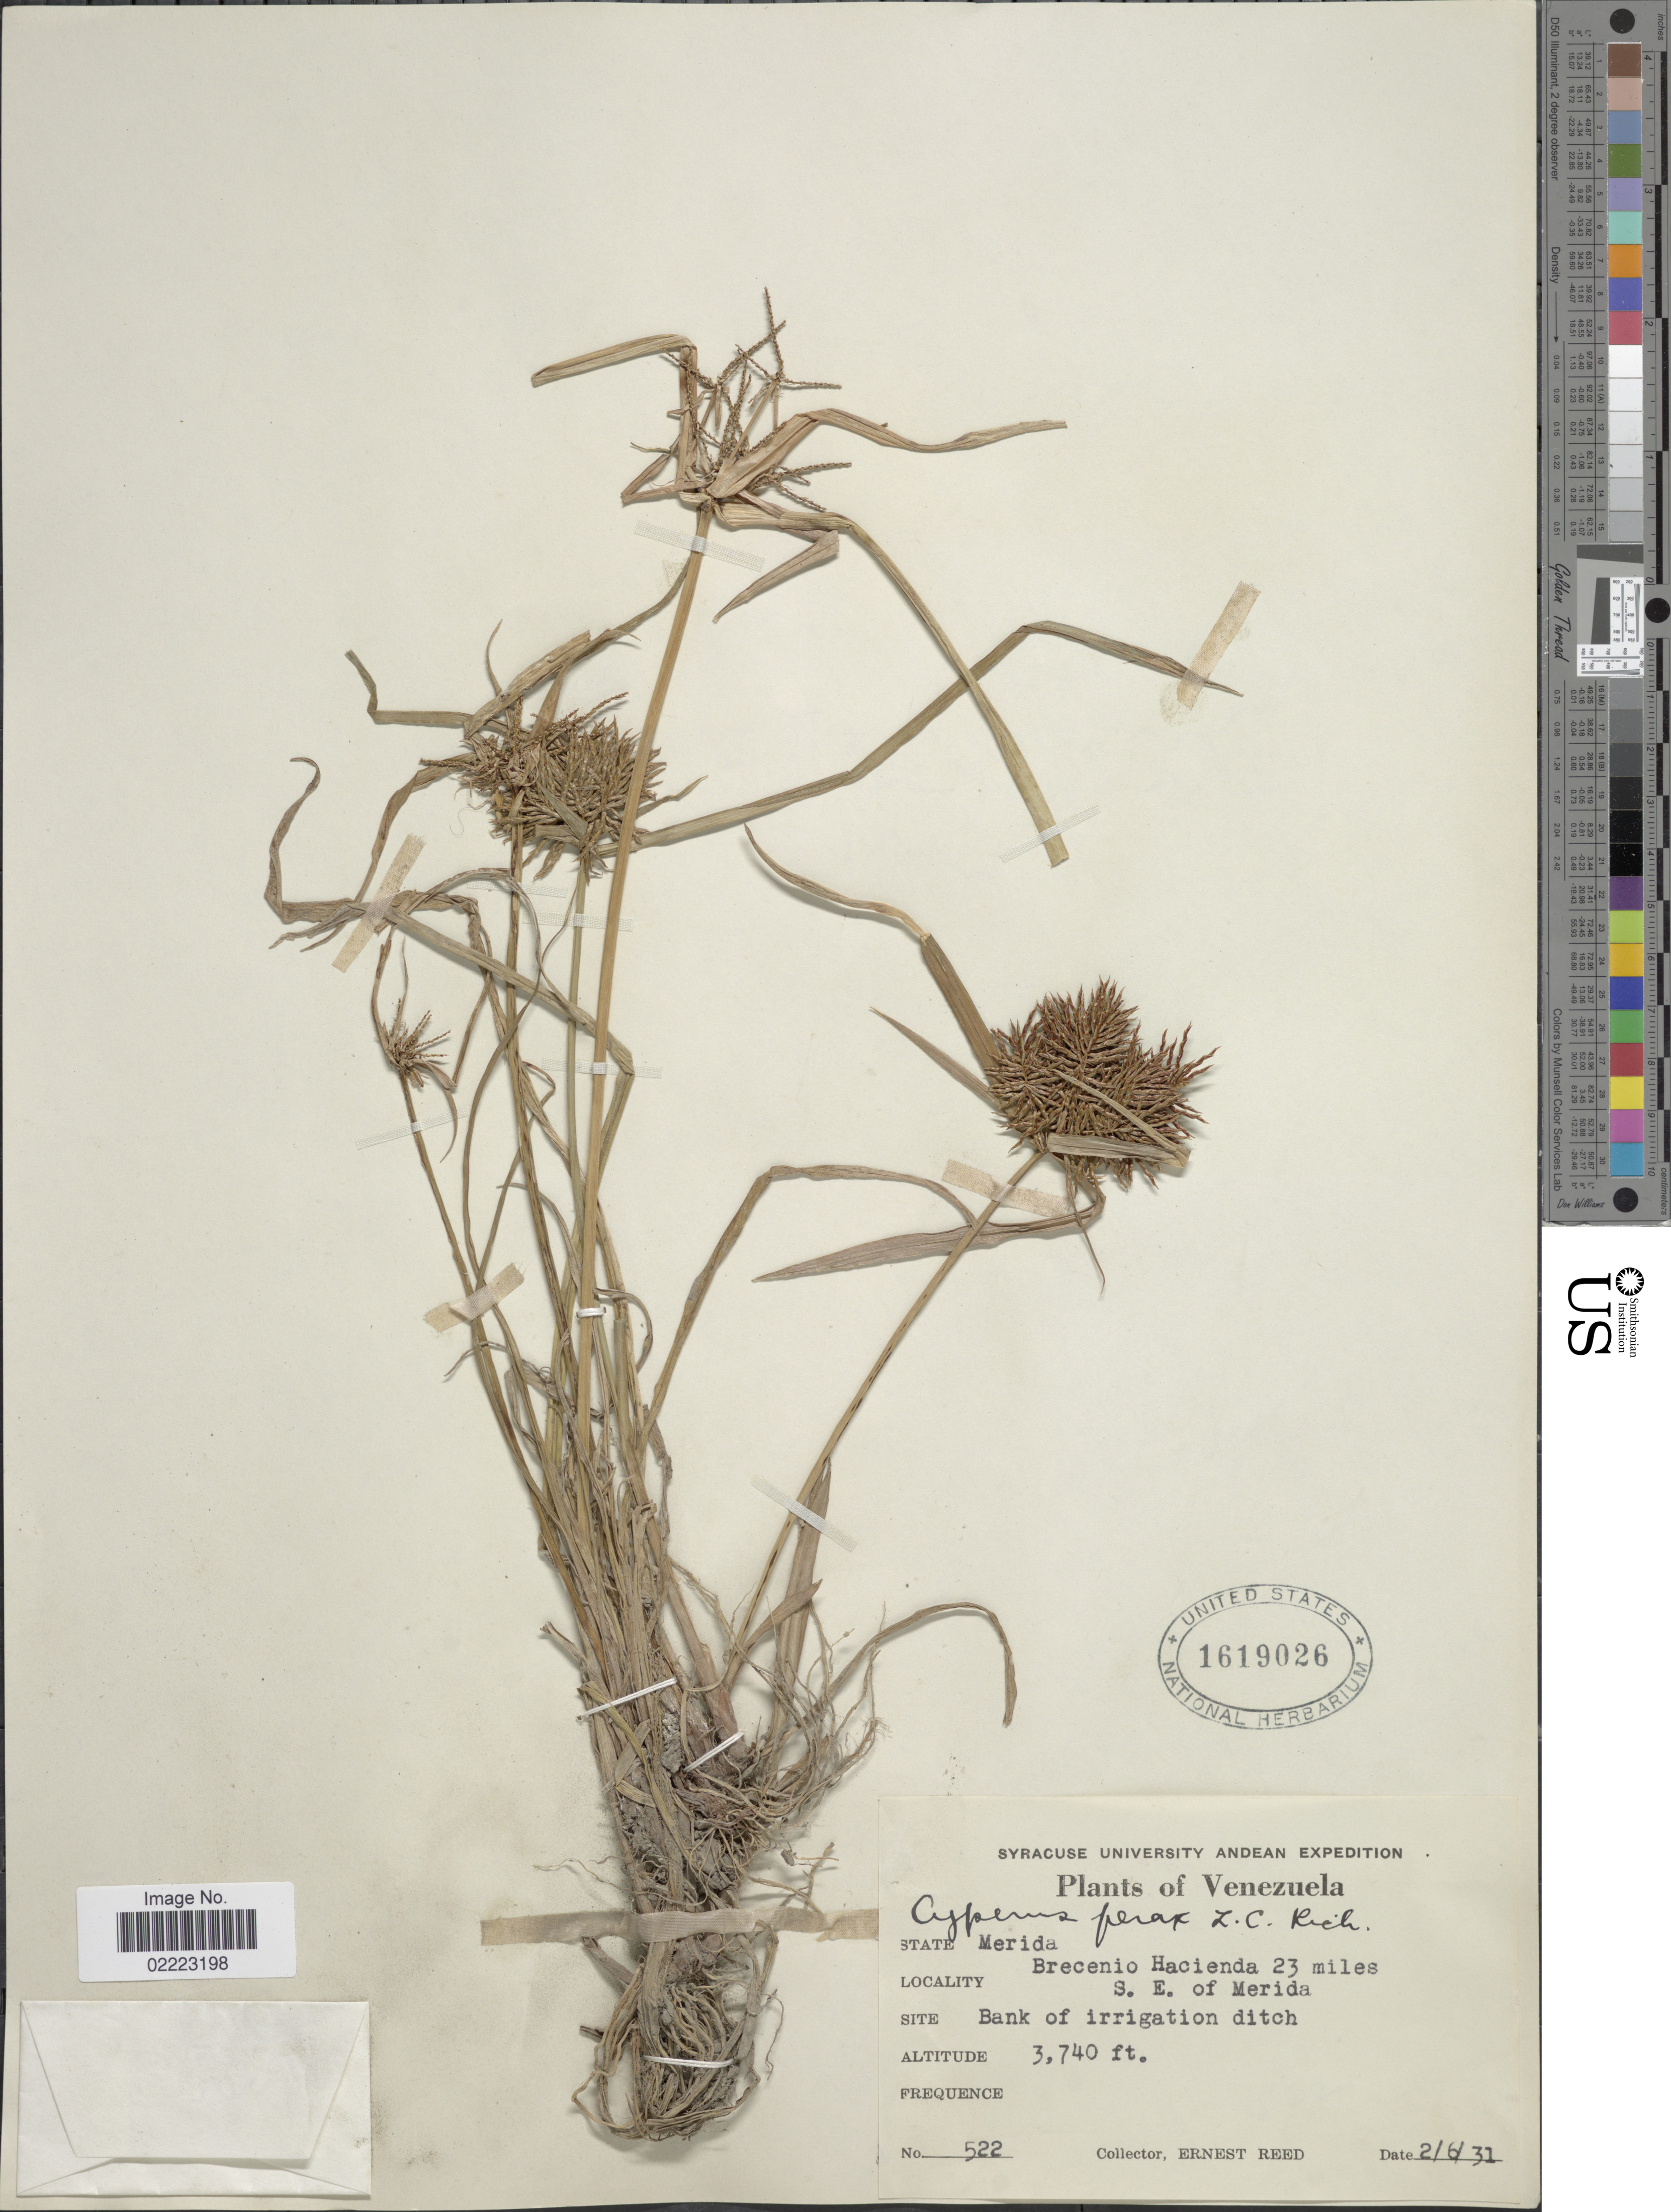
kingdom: Plantae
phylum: Tracheophyta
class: Liliopsida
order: Poales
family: Cyperaceae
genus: Cyperus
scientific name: Cyperus odoratus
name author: L.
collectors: E. Reed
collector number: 522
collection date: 1931-02-06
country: Venezuela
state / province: Mérida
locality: Brecenia Hacienda 23 miles S. E. of Merida, Site Bank of irrigation ditch.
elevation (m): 1140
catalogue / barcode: US 1619026